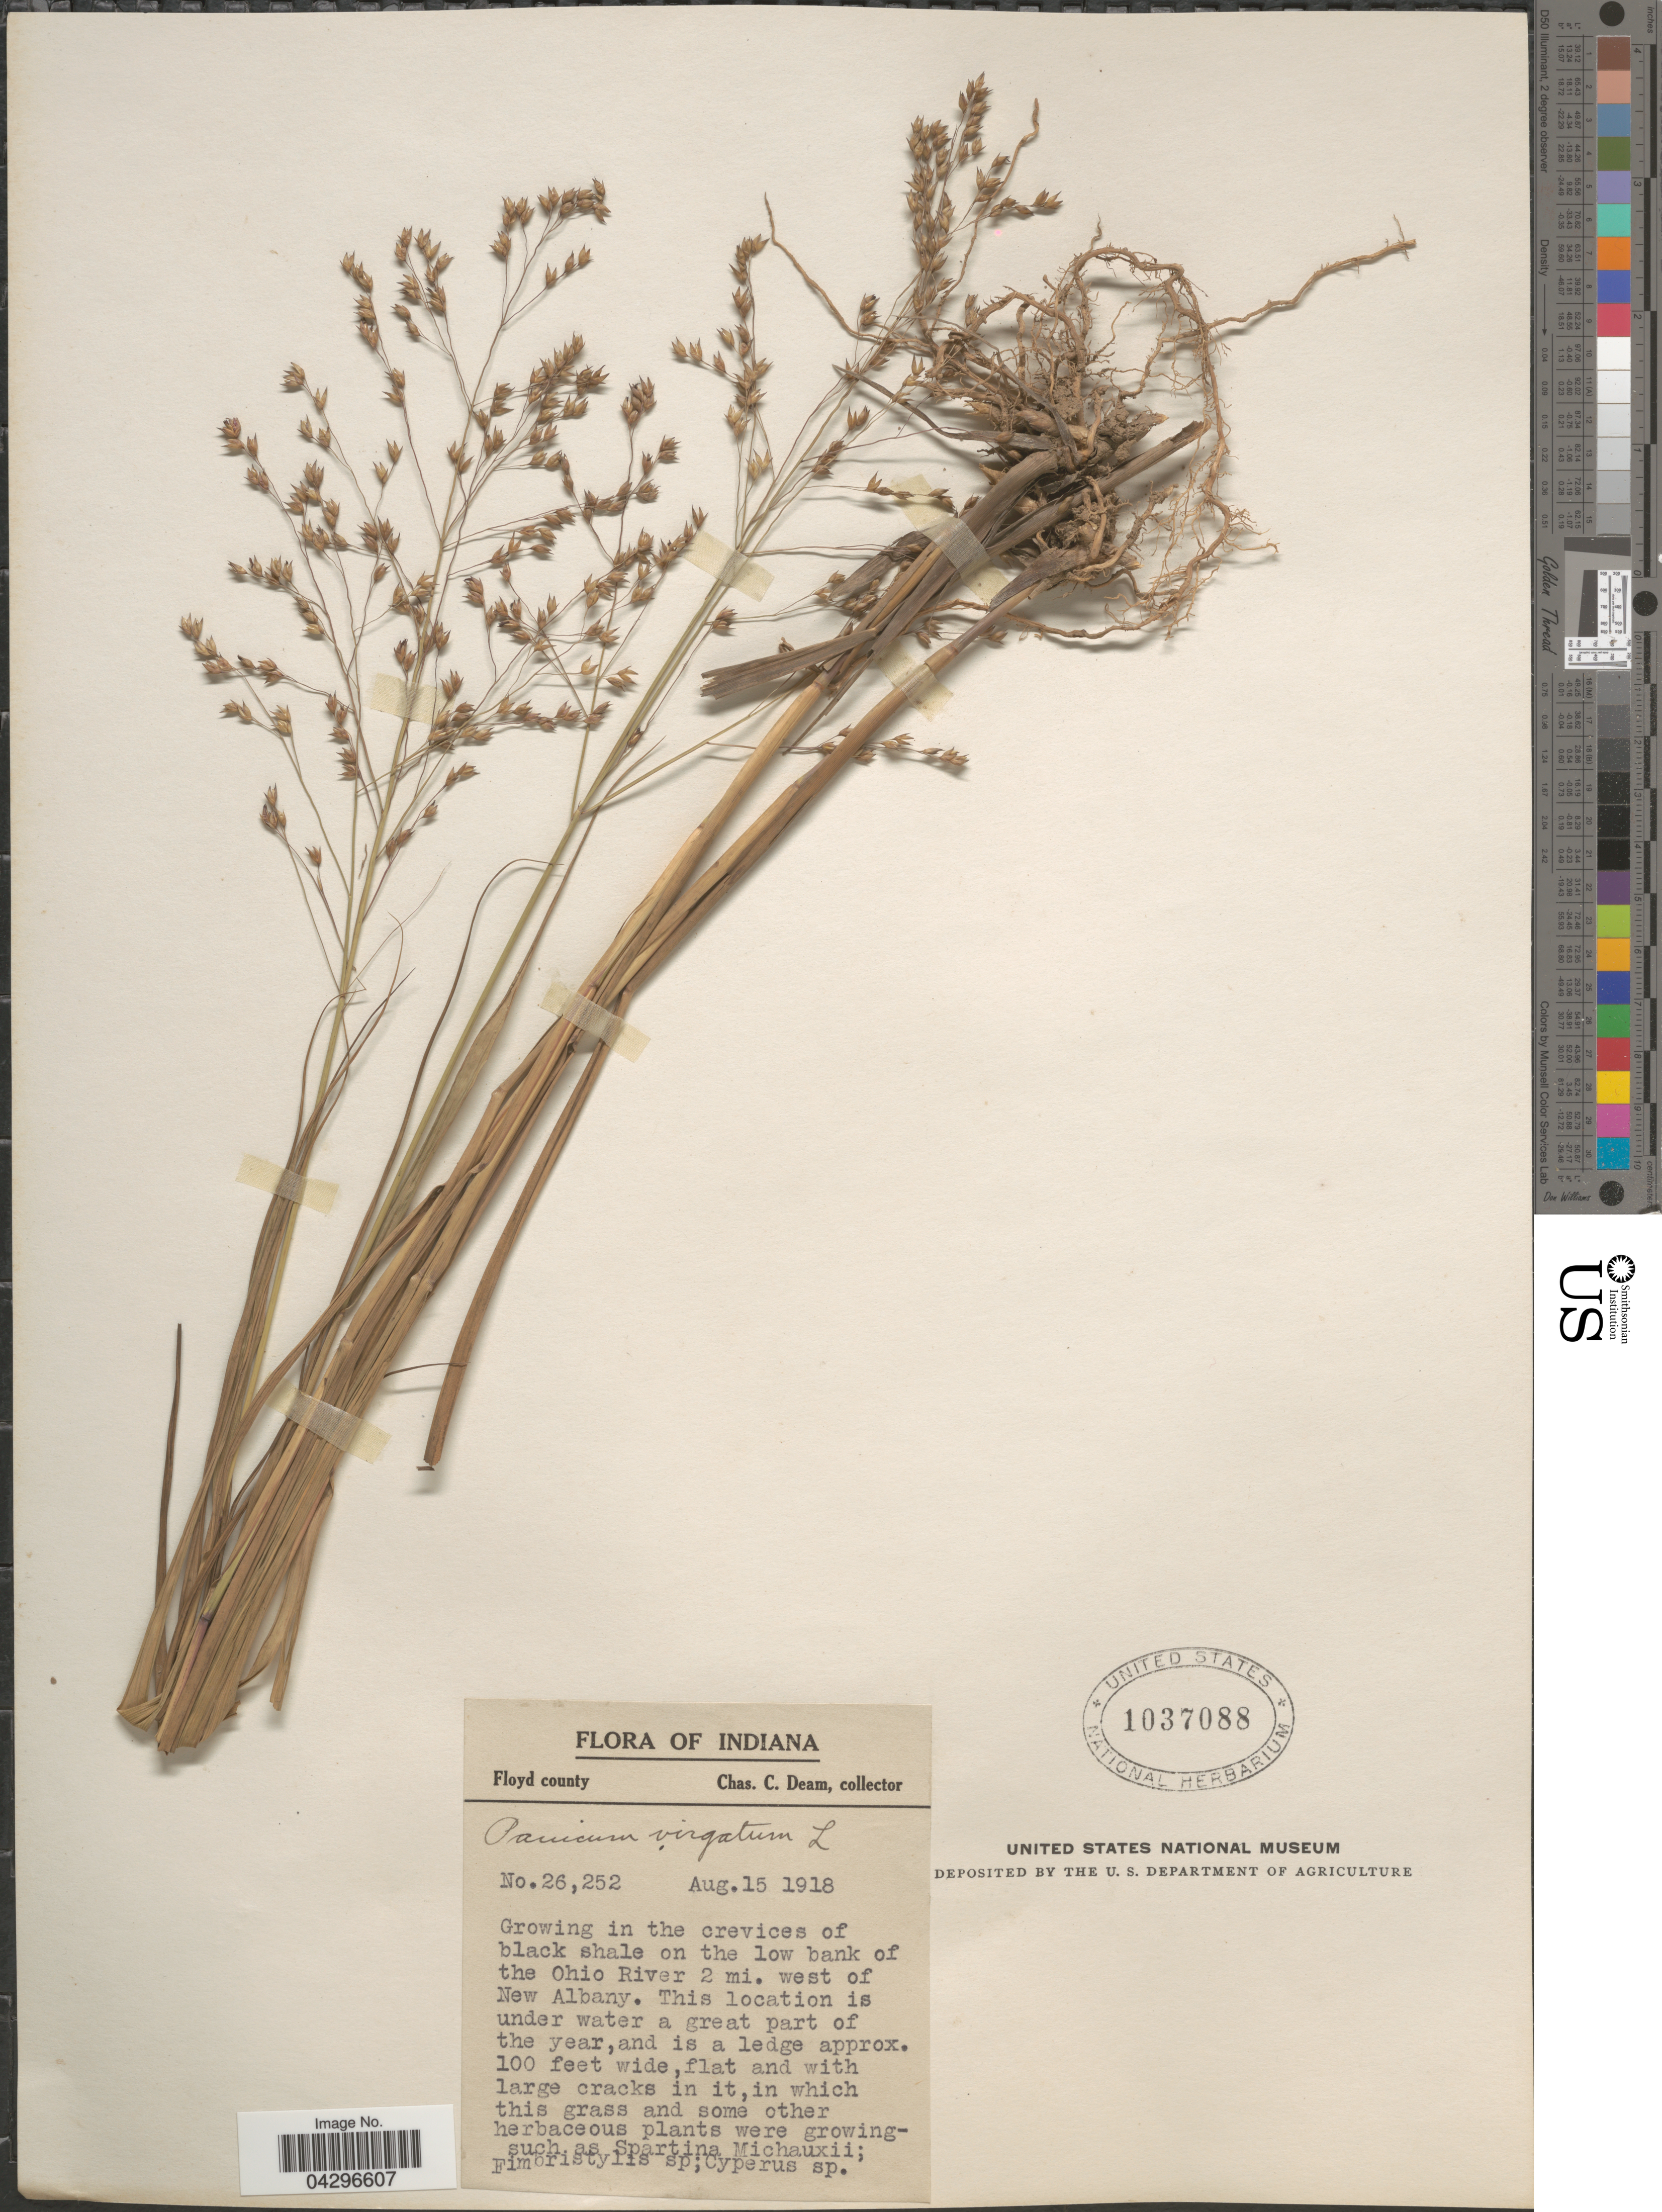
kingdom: Plantae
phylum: Tracheophyta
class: Liliopsida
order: Poales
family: Poaceae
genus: Panicum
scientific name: Panicum virgatum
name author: L.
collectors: C. C. Deam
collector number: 26,252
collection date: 1918-08-15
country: United States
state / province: Indiana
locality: Floyd county. Growing in the crevices of black shale on the low bank of the Ohio River 2 mi. west of New Albany.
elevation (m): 30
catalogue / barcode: US 1037088